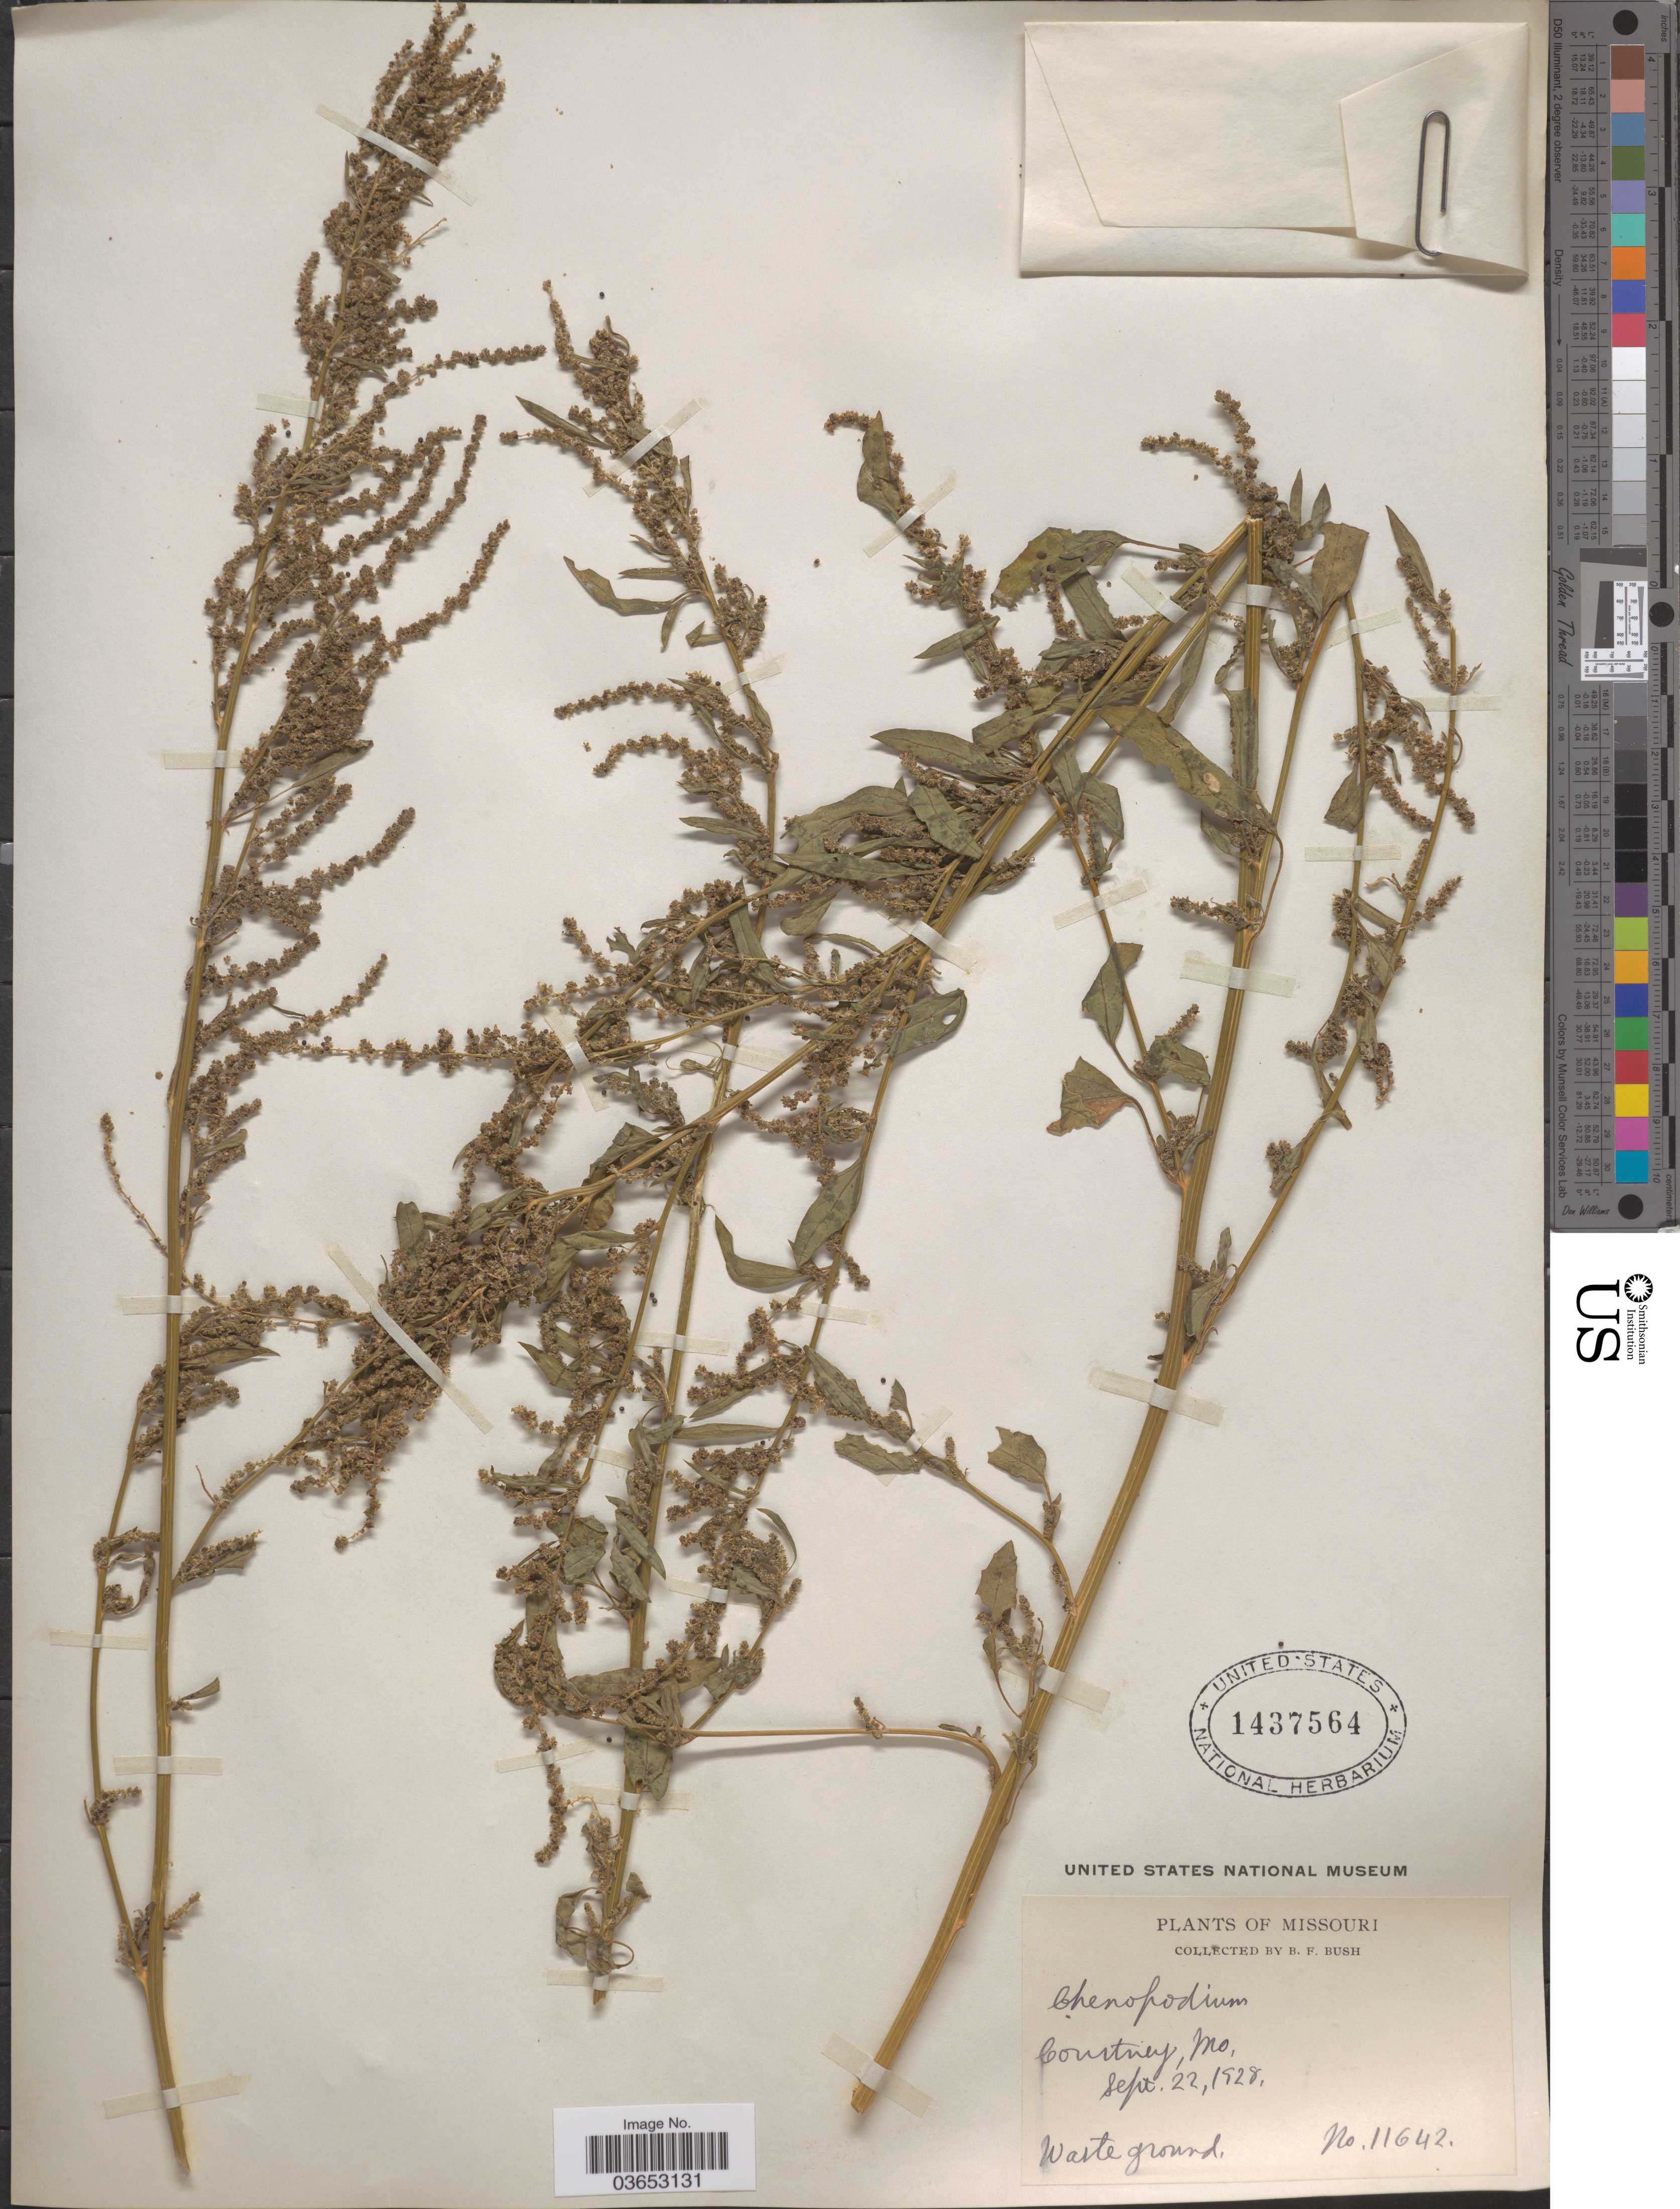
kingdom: Plantae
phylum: Tracheophyta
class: Magnoliopsida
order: Caryophyllales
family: Amaranthaceae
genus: Chenopodium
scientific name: Chenopodium glaucophyllum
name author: Aellen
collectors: B. F. Bush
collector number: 11642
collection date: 1928-09-22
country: United States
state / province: Missouri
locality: Courtney.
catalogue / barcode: US 1437564